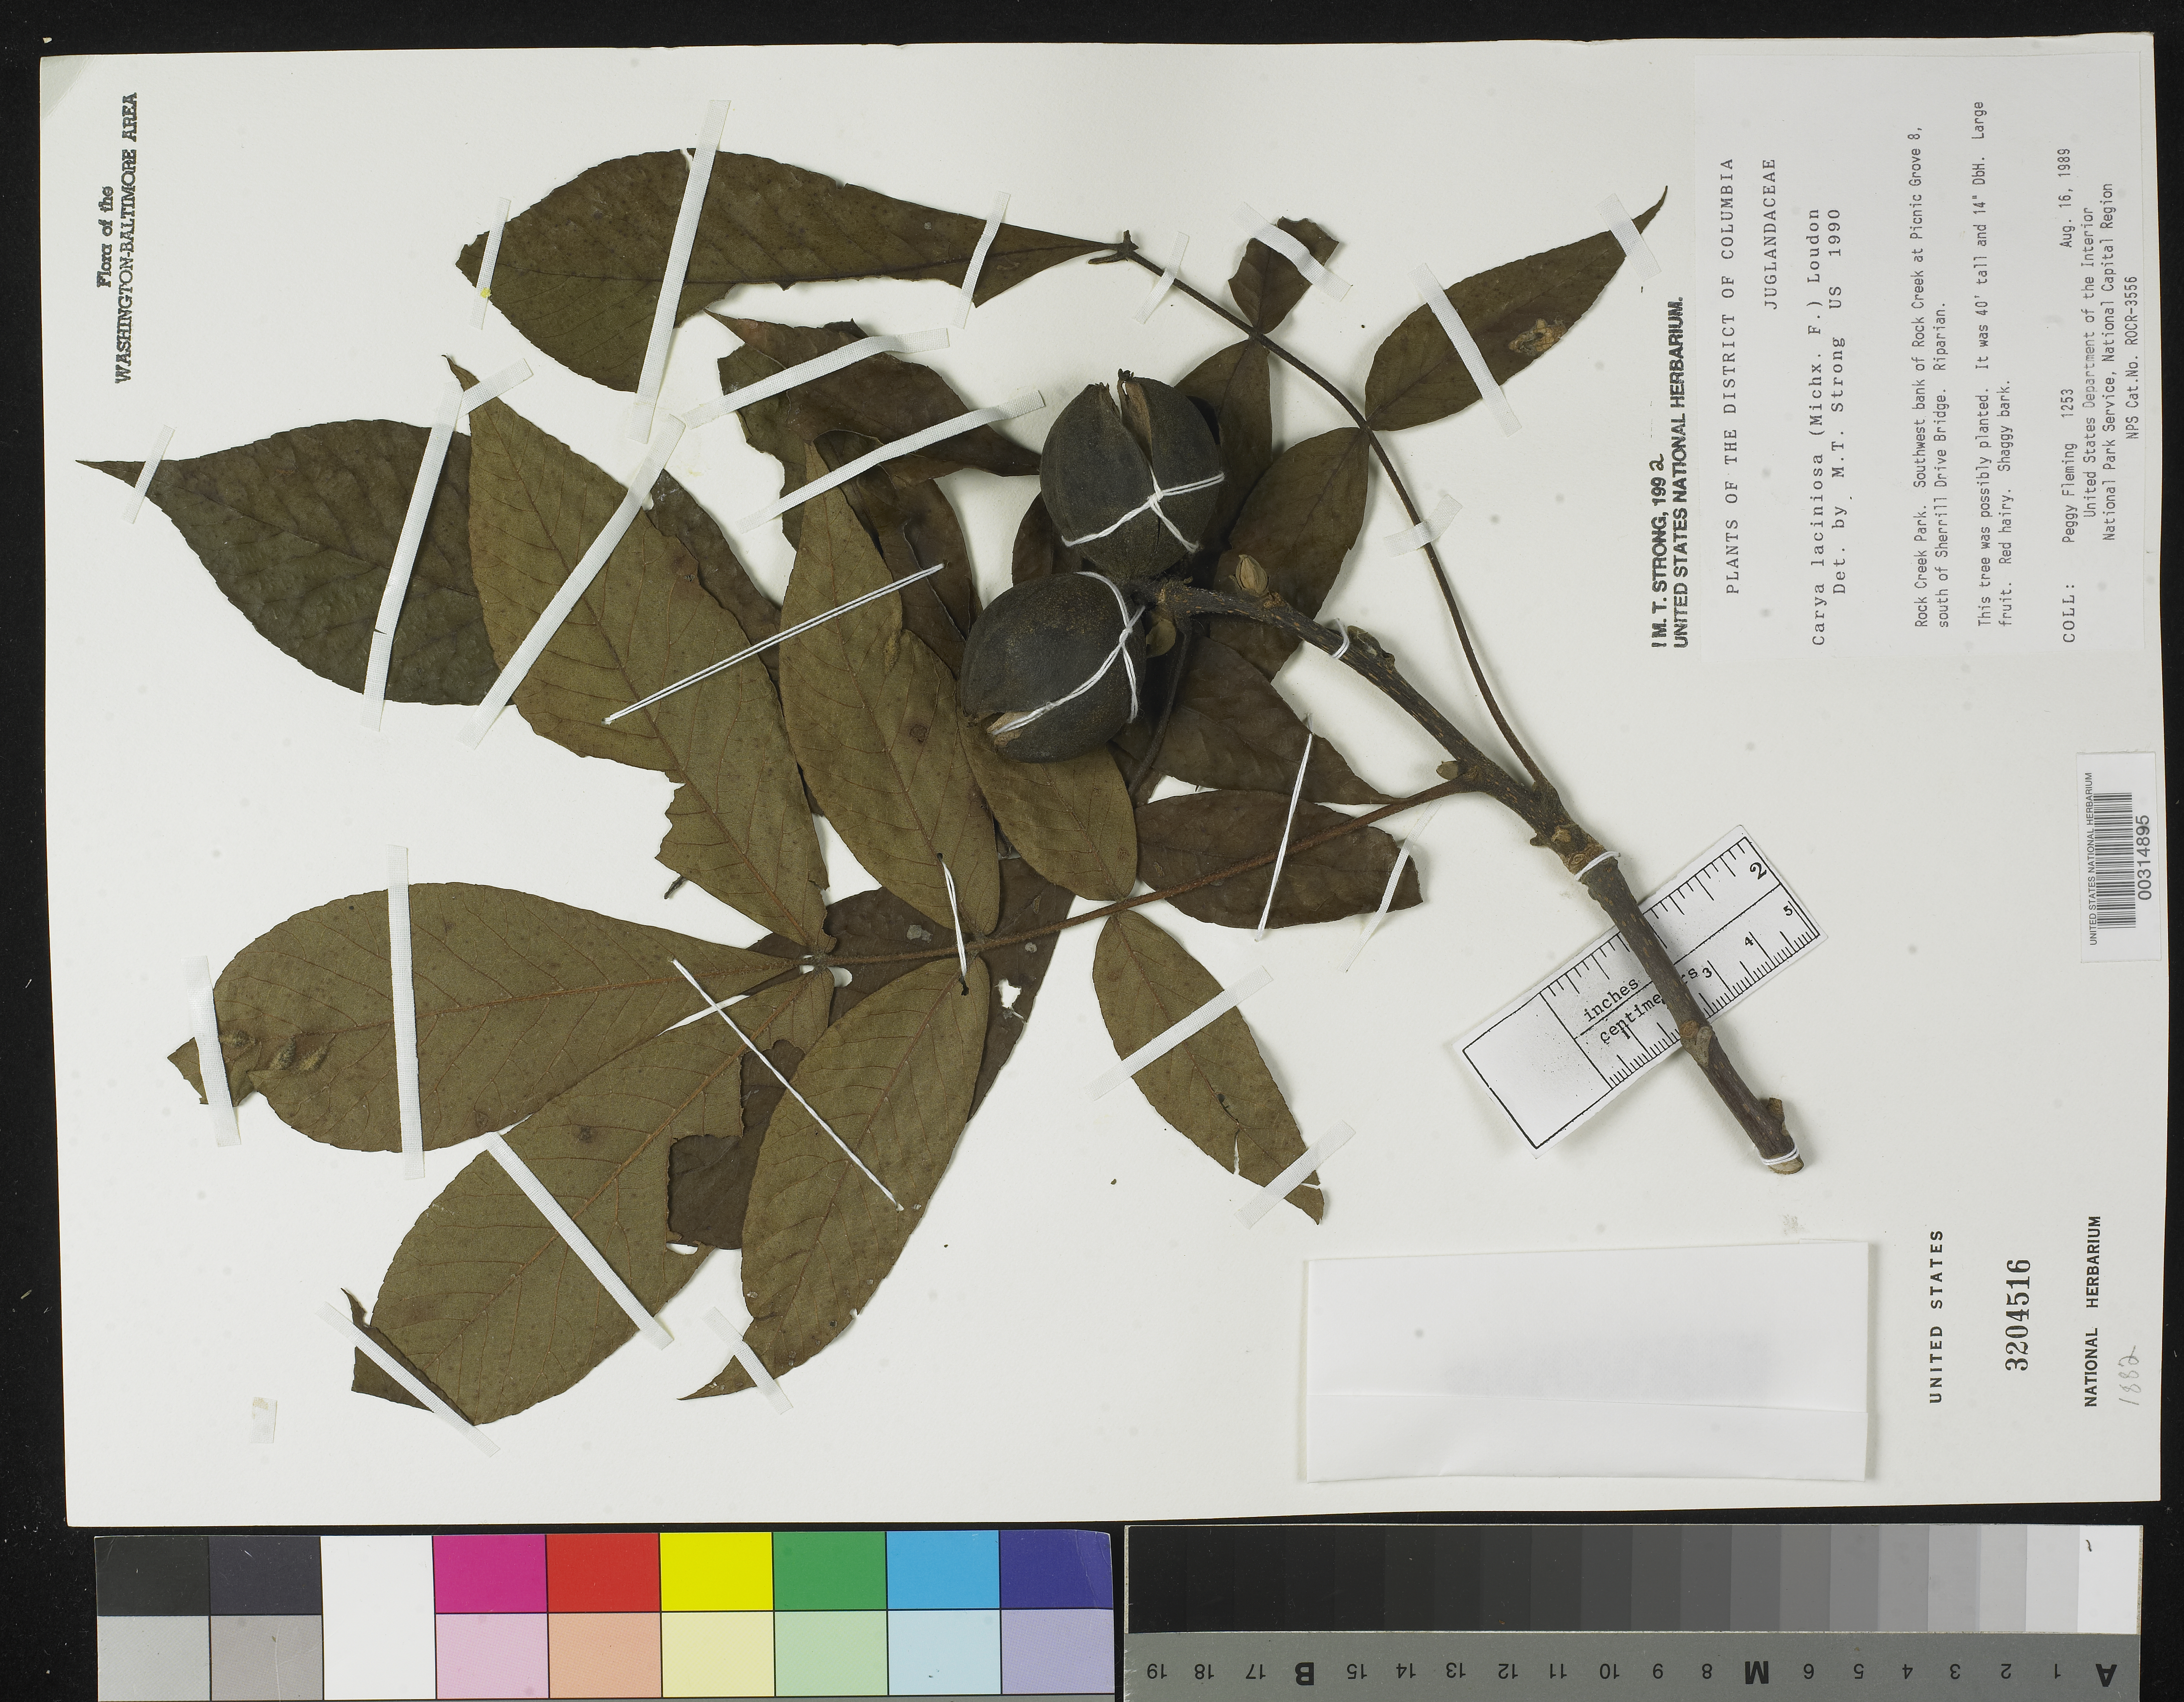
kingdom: Plantae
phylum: Tracheophyta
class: Magnoliopsida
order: Fagales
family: Juglandaceae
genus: Carya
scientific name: Carya laciniosa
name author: (F. Michx.) G. Don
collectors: P. Fleming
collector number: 1253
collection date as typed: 16 Aug 1989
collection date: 1989-08-16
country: United States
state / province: District of Columbia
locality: Rock Creek Park, SW bank of Rock Creek at Picnic Grove # 8, S of Sherrill Dr Bridge Rock Creek Park and vicinity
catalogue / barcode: US 3204516